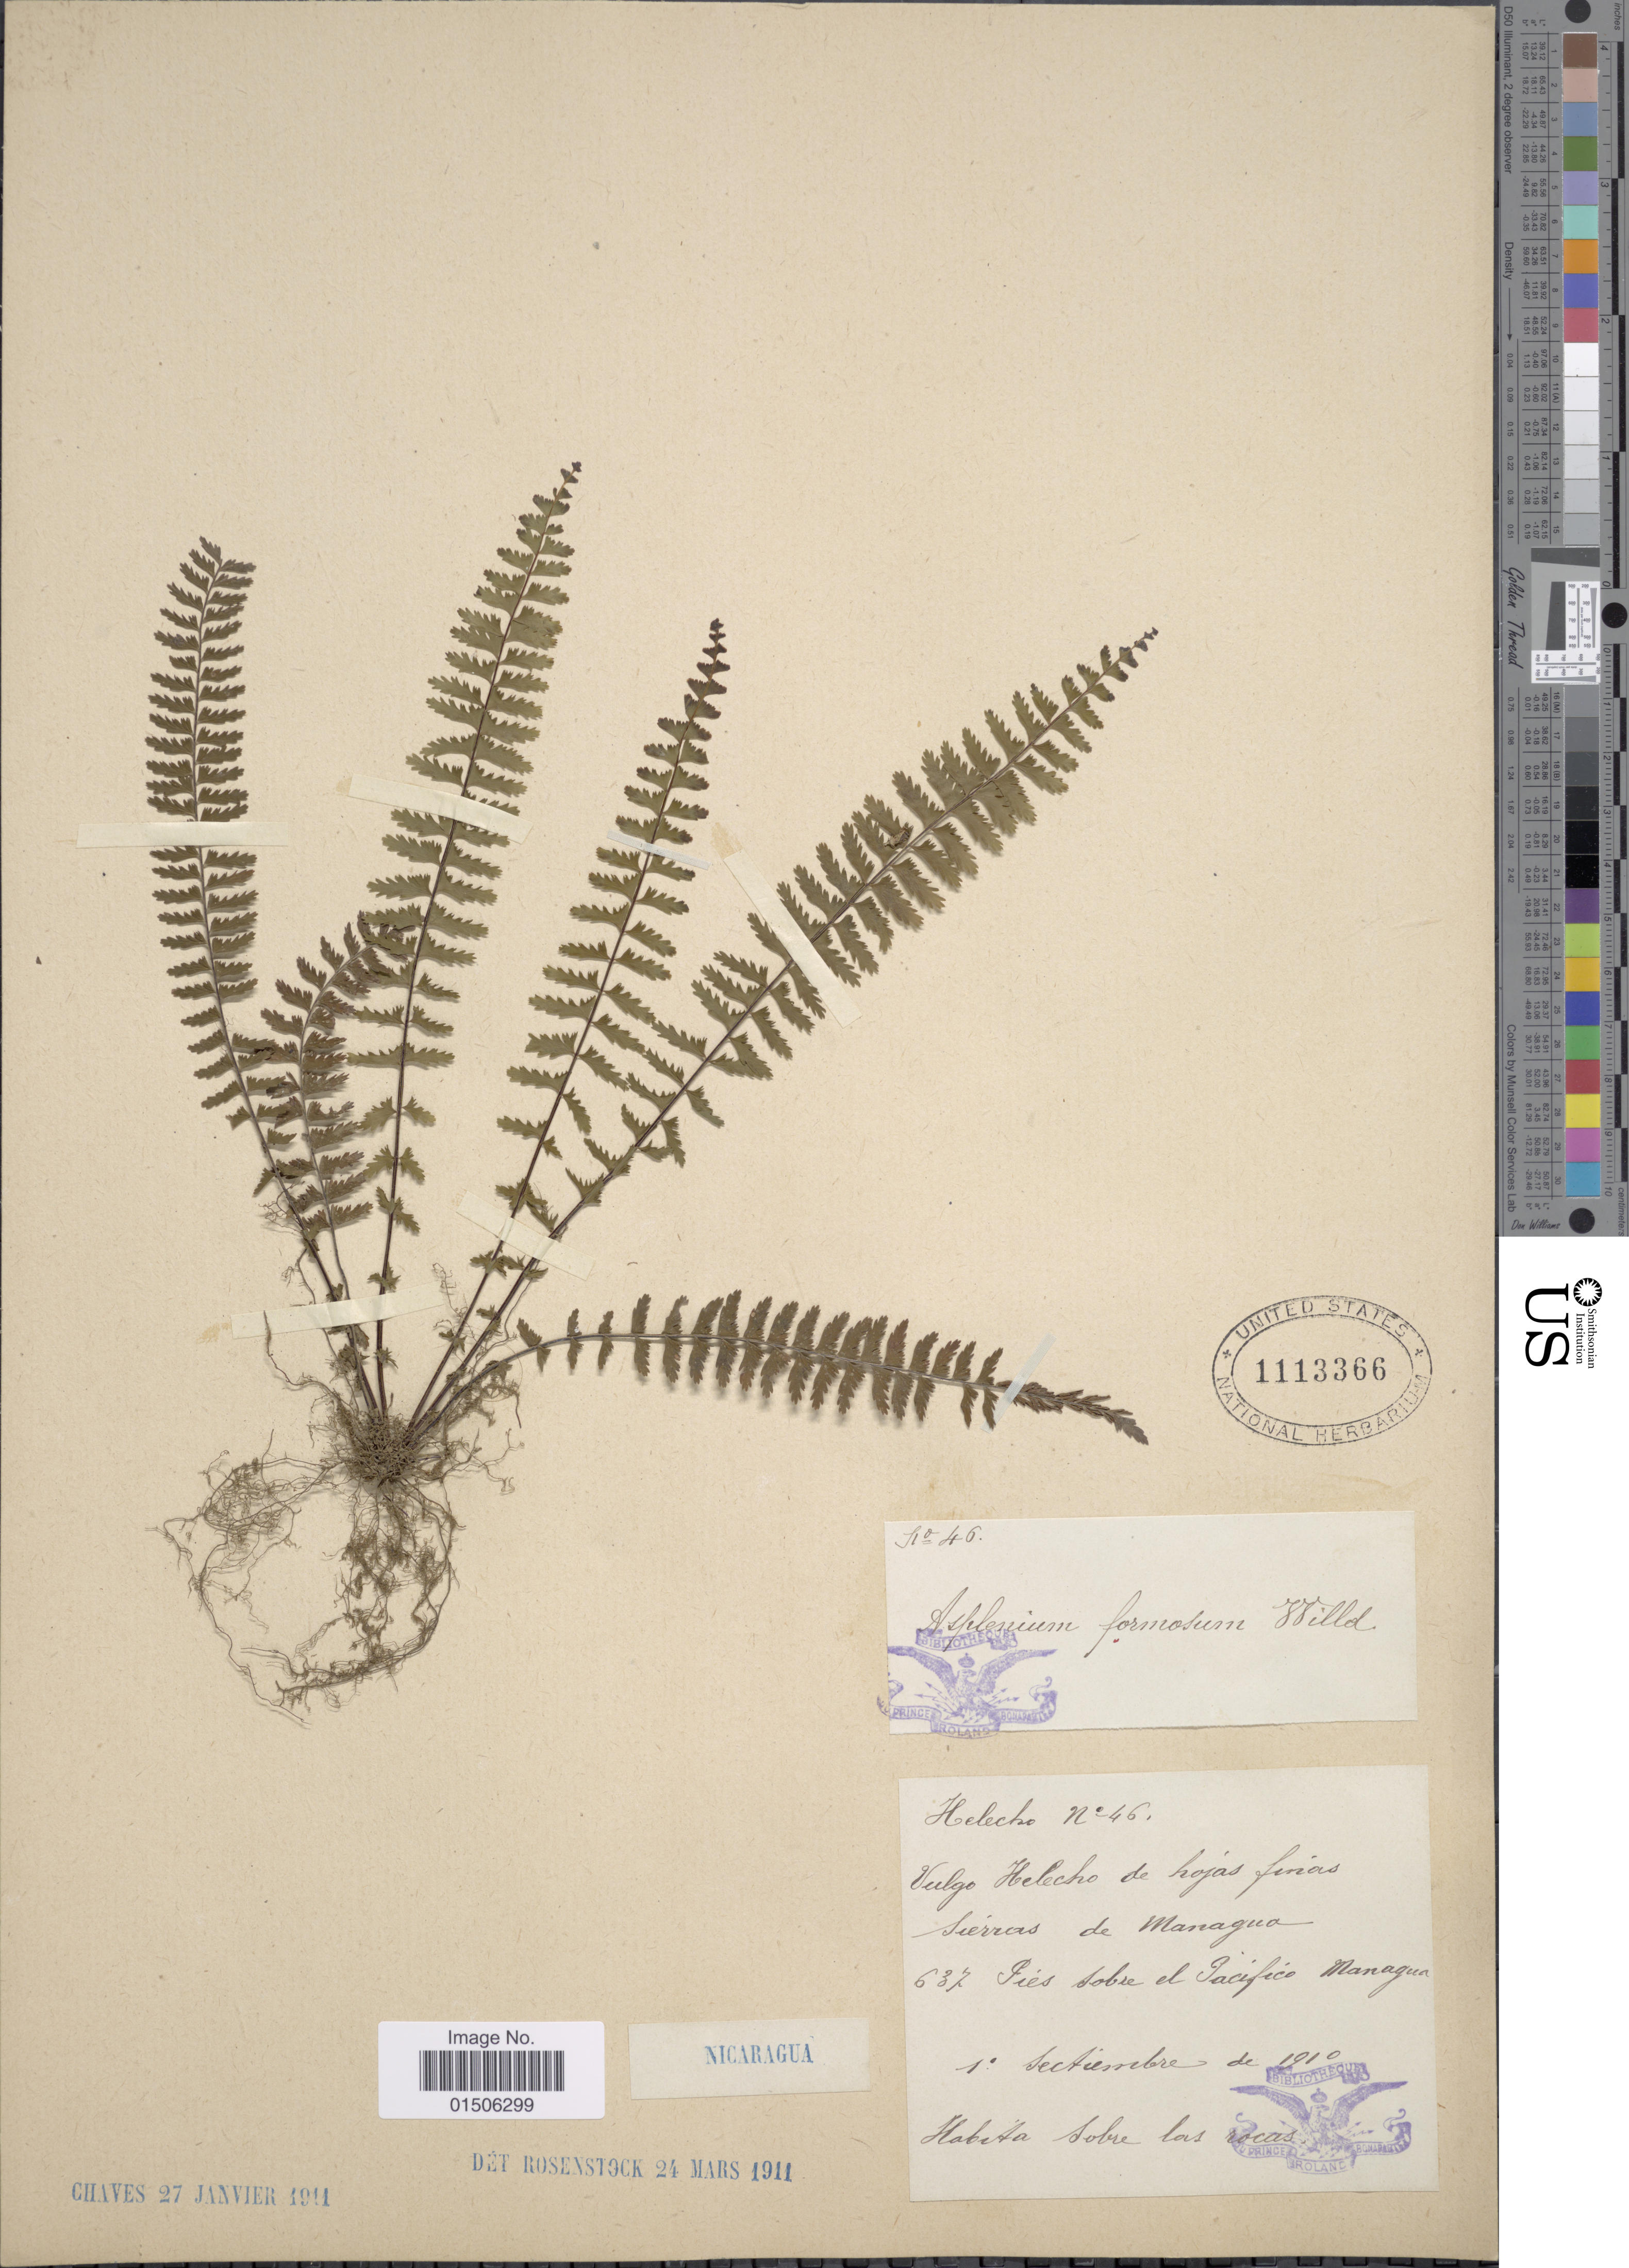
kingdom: Plantae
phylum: Tracheophyta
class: Polypodiopsida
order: Polypodiales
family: Aspleniaceae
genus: Asplenium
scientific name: Asplenium formosum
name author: Willd.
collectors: Helecho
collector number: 46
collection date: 1910-09-01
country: Nicaragua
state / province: Managua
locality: de Hojas fevias sierras de Managua, Pres sobre el Pacifico Managua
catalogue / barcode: US 1113366